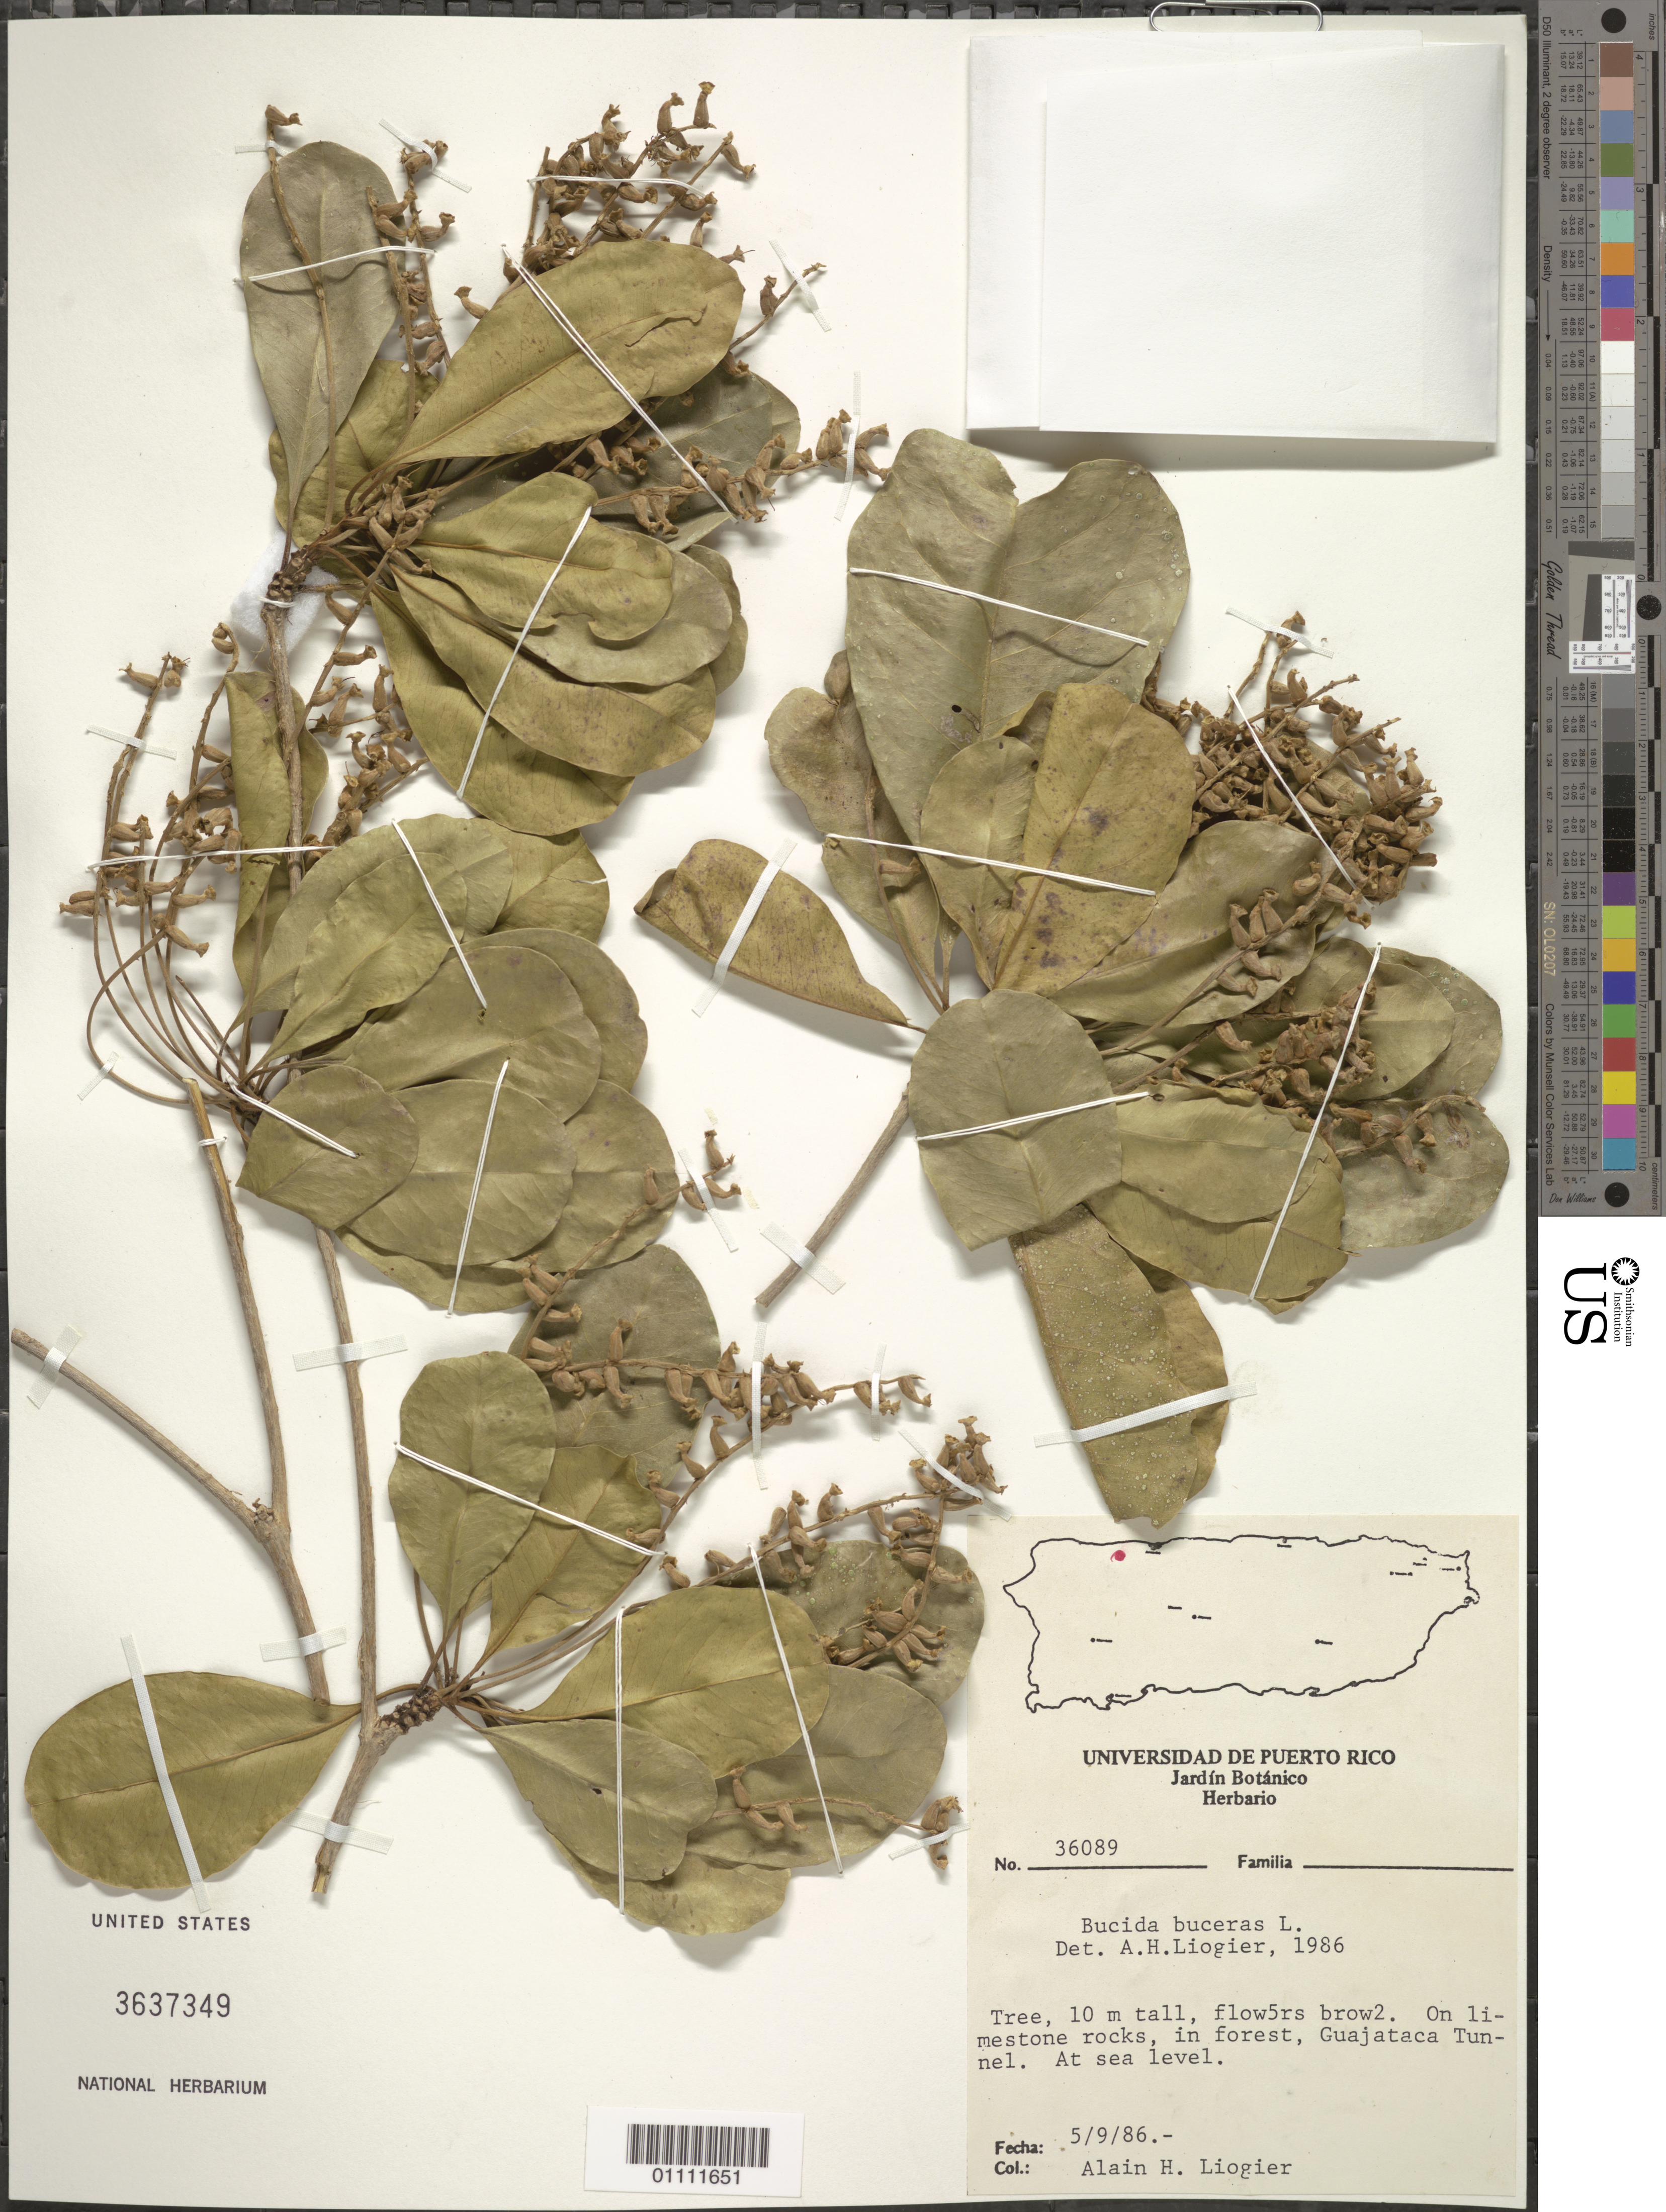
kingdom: Plantae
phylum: Tracheophyta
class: Magnoliopsida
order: Myrtales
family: Combretaceae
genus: Terminalia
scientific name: Terminalia buceras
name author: (L.) C. Wright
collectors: A. H. Liogier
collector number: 36089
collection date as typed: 09 May 1986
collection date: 1986-05-09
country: Puerto Rico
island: Puerto Rico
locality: Guajataca Tunnel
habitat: On limestone rocks, in forest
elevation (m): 0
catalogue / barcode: US 3637349